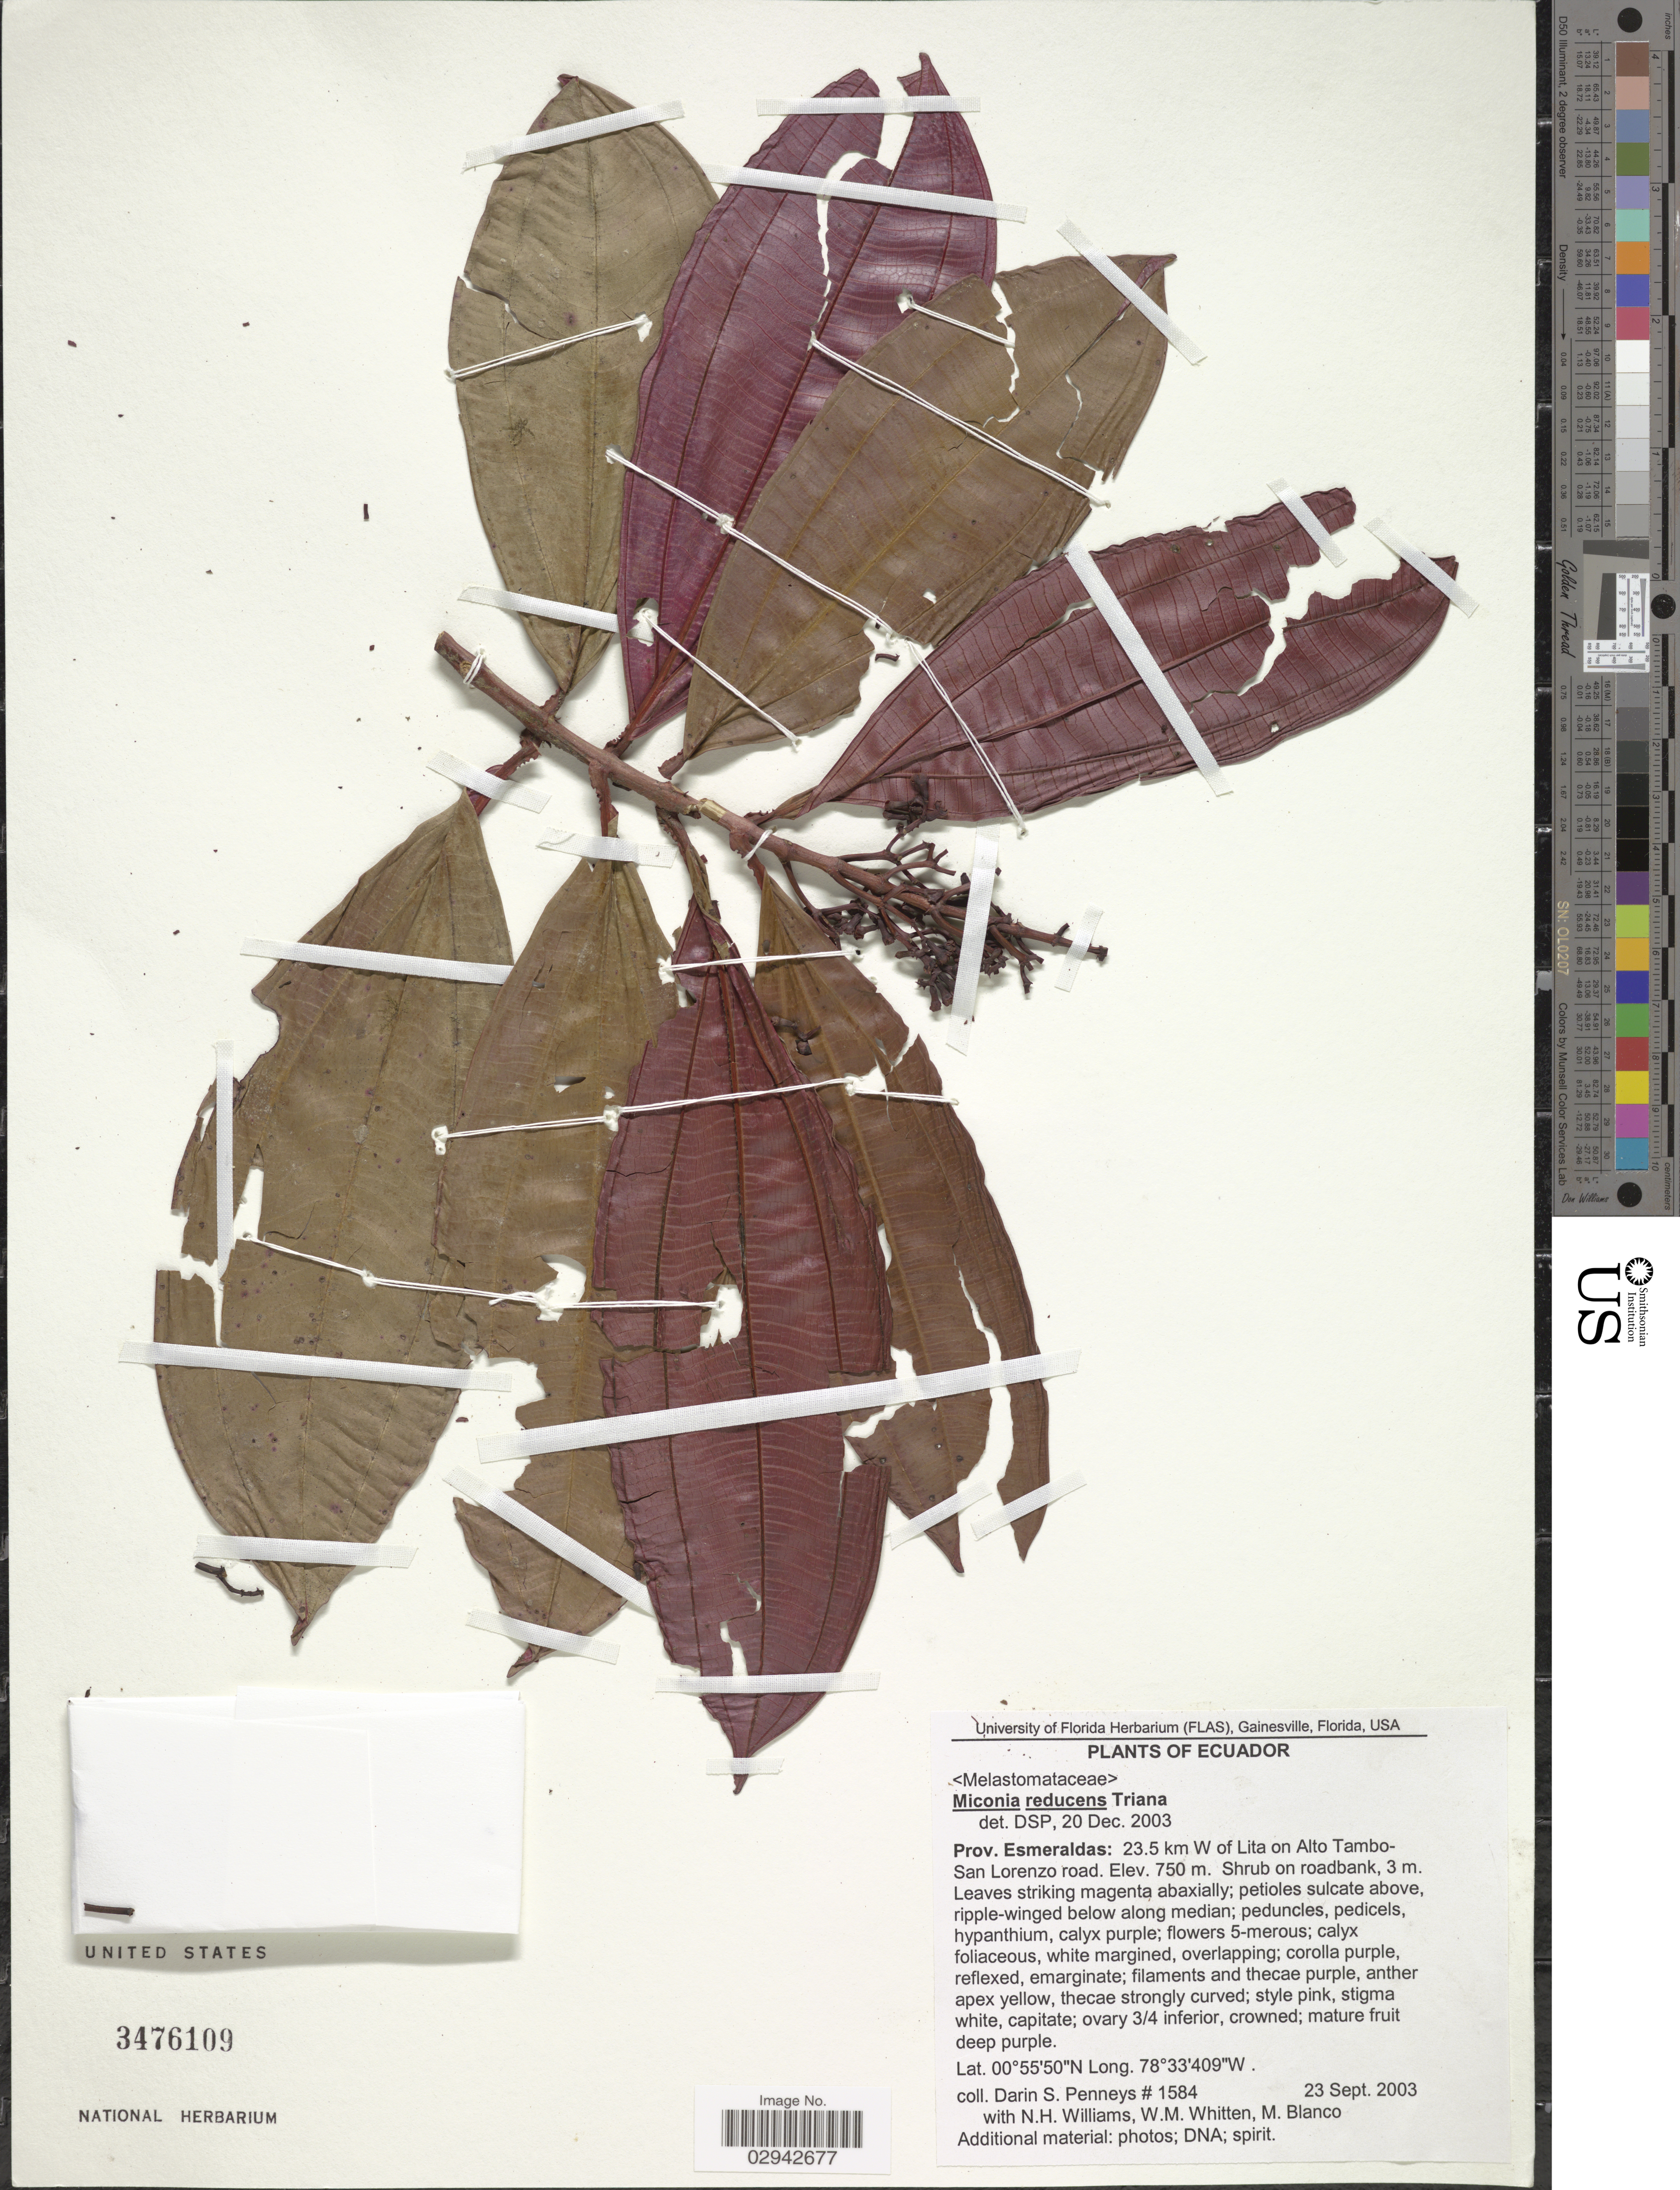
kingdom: Plantae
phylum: Tracheophyta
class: Magnoliopsida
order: Myrtales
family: Melastomataceae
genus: Miconia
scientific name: Miconia reducens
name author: Triana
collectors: D. S. Penneys, N. H. Williams, W. M. Whitten & M. Blanco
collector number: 1584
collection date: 2003-09-23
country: Ecuador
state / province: Esmeraldas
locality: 23.5 km W of Lita on Alto Tambo-San Lorenzo road.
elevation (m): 750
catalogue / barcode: US 3476109